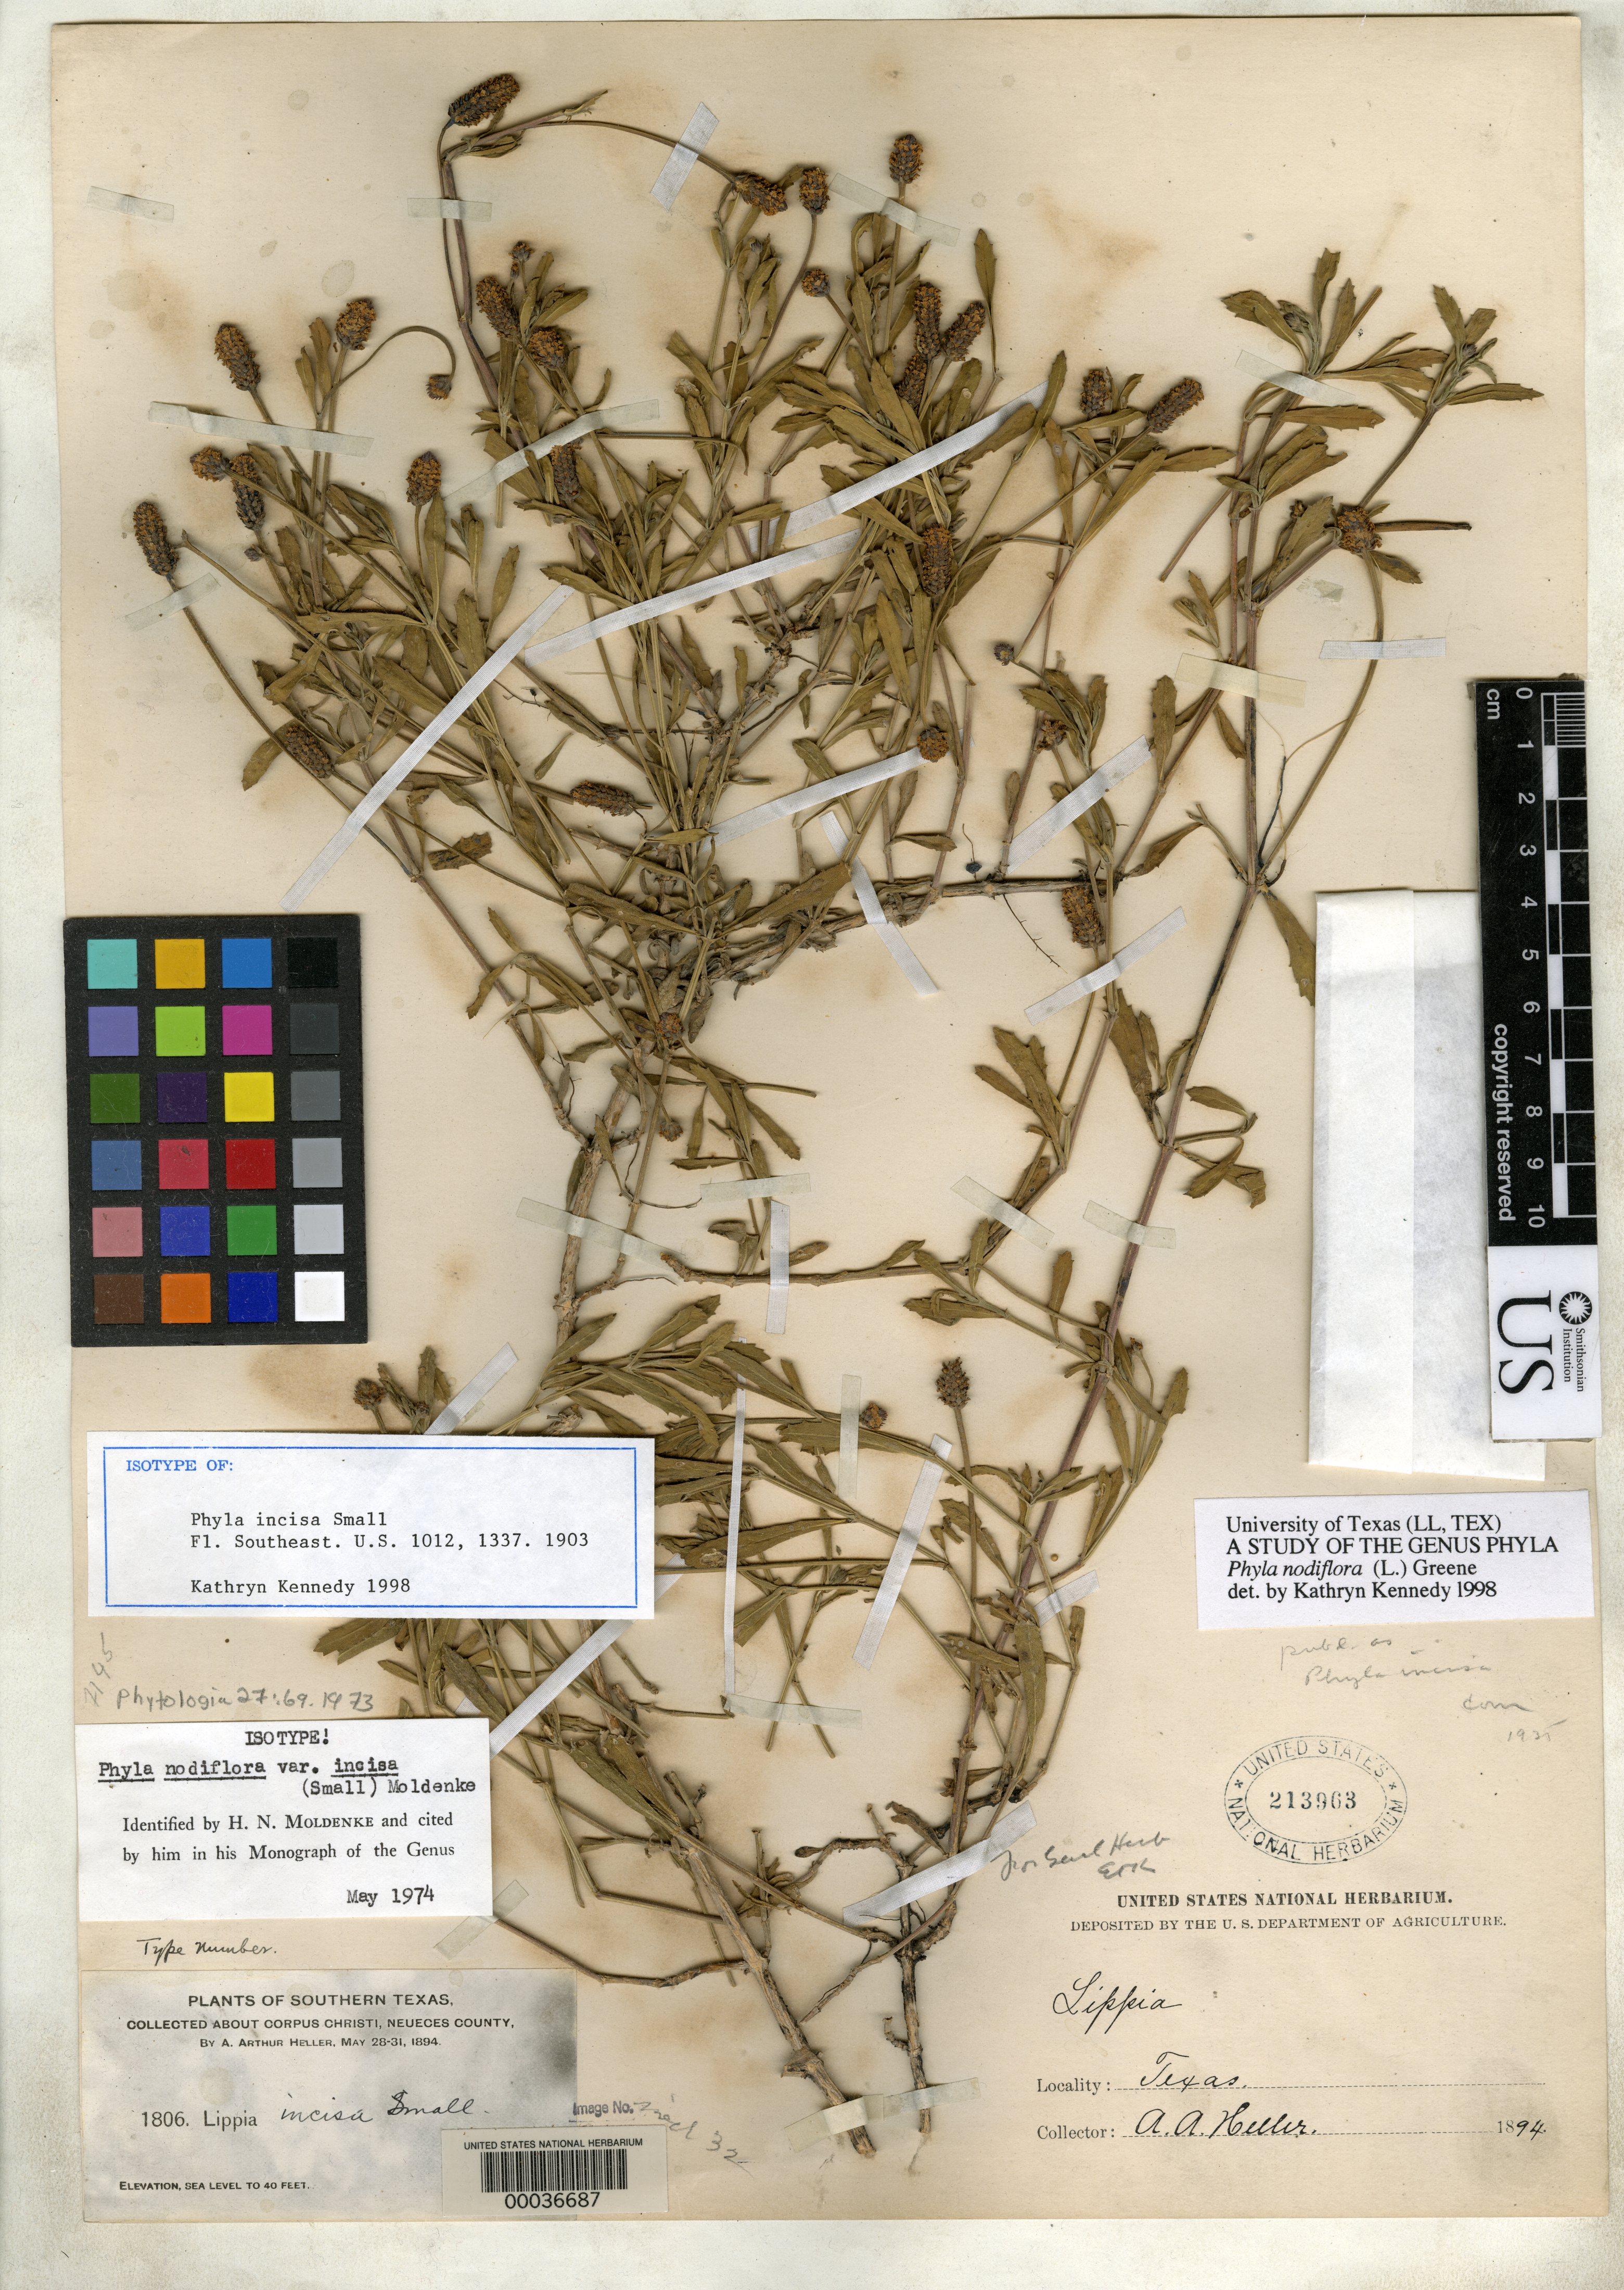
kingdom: Plantae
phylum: Tracheophyta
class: Magnoliopsida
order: Lamiales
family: Verbenaceae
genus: Phyla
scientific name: Phyla incisa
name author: Small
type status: Isotype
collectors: A. A. Heller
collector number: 1806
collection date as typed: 28 May 1894 to 31 May 1894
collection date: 1894-05-28/1894-05-31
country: United States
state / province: Texas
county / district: Nueces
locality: Near Corpus Christi.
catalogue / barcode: US 213963